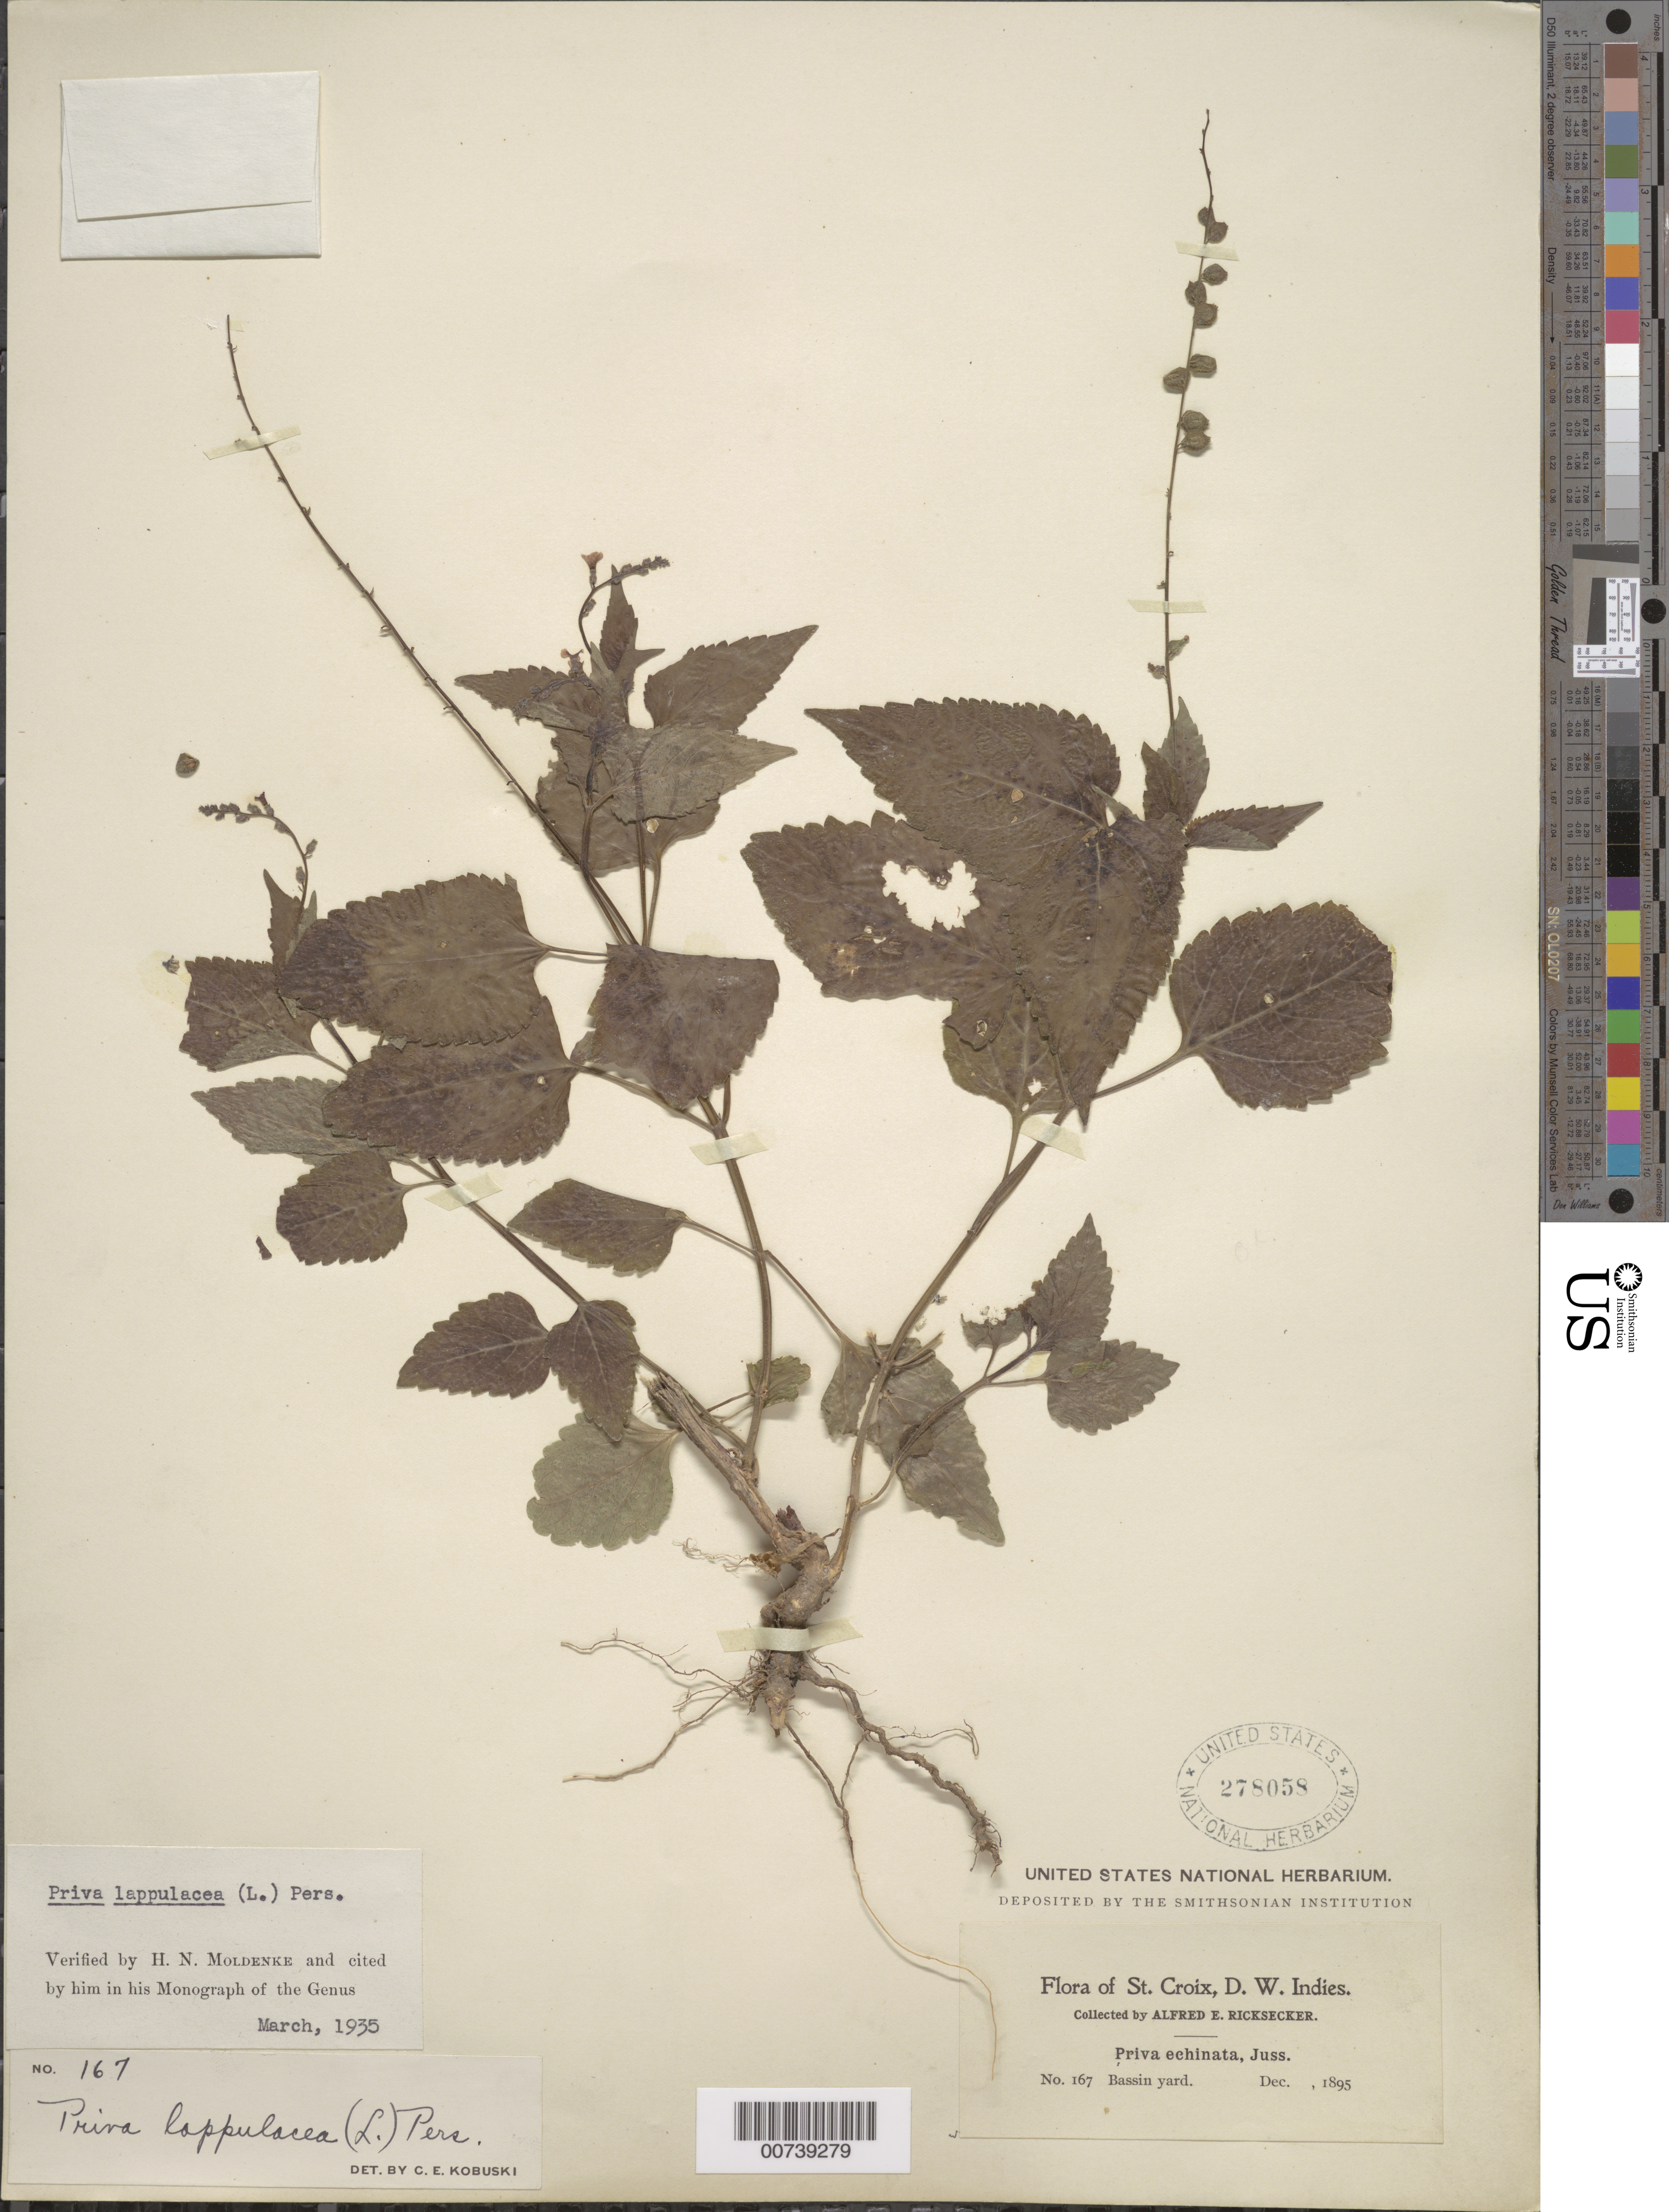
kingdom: Plantae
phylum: Tracheophyta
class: Magnoliopsida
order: Lamiales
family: Verbenaceae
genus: Priva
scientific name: Priva lappulacea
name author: (L.) Pers.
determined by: Moldenke, H. N.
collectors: A. E. Ricksecker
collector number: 167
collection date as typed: Dec 1895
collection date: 1895-12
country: U.S. Virgin Islands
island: St. Croix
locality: Bassin yard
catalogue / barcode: US 278058